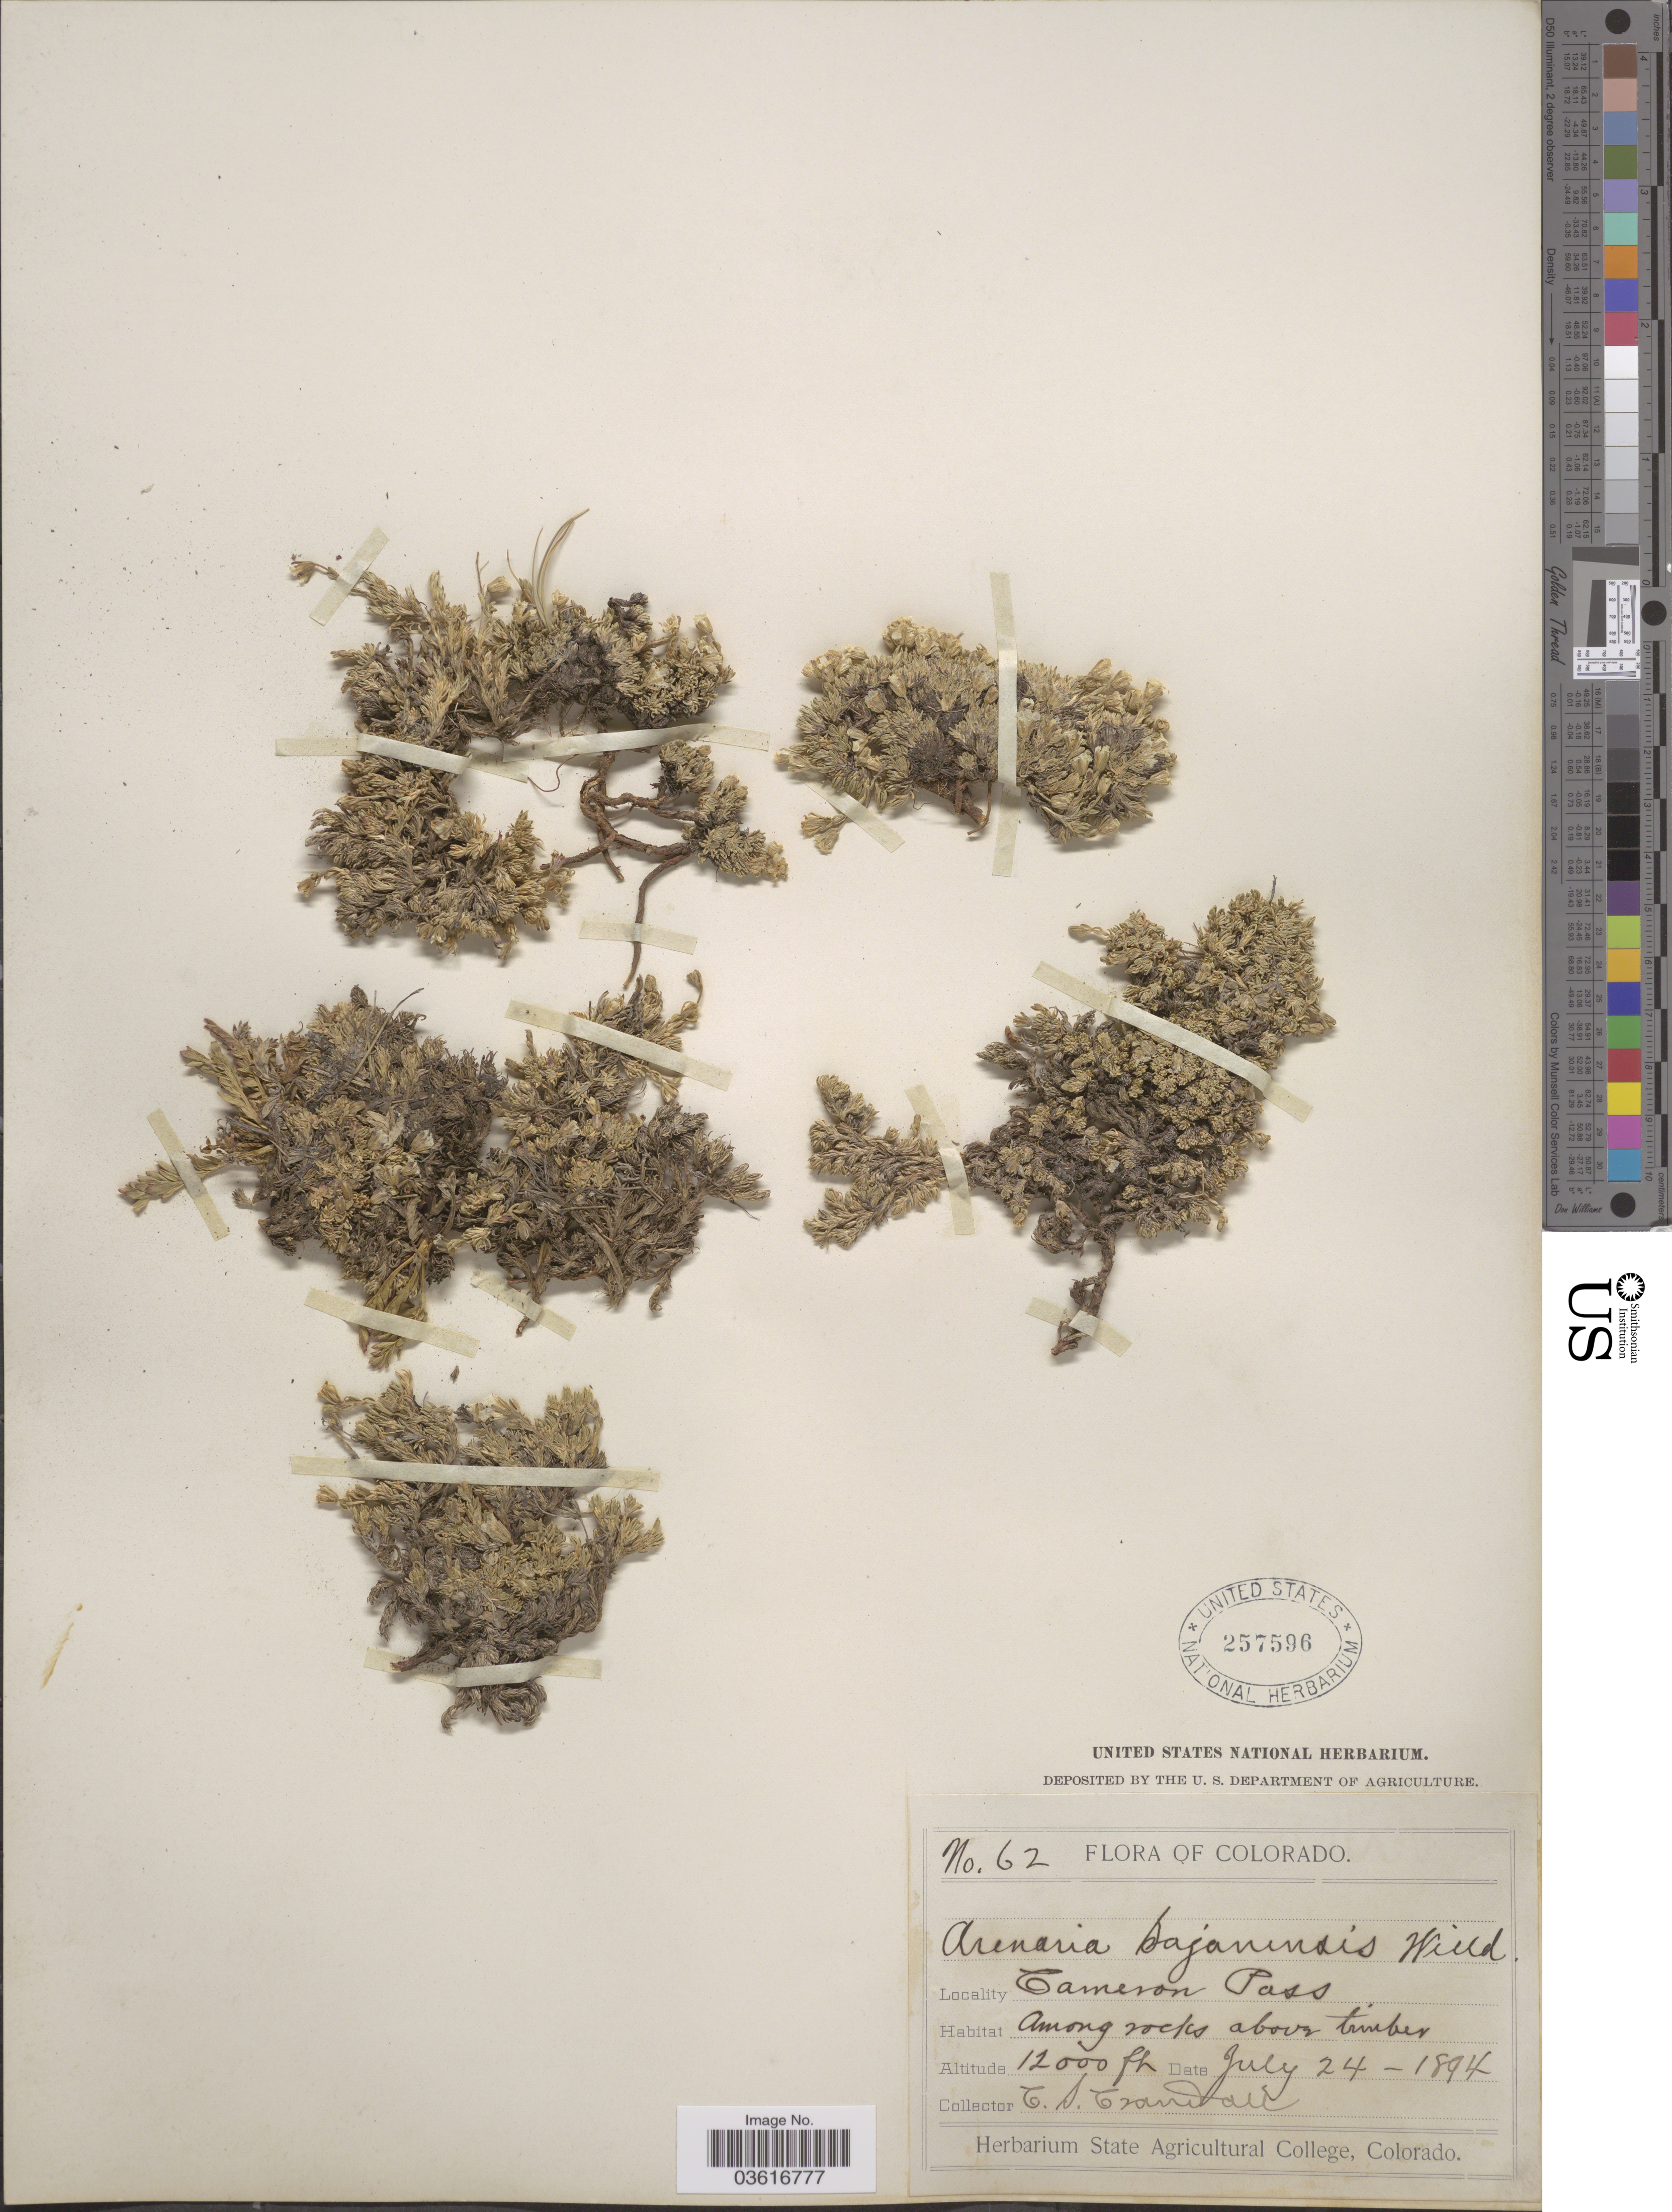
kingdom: Plantae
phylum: Tracheophyta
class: Magnoliopsida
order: Caryophyllales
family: Caryophyllaceae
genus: Cherleria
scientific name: Cherleria obtusiloba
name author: (Rydb.) A.J. Moore & Dillenb.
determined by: Strong, M. T., (US), Smithsonian Institution - National Museum of Natural History (UNITED STATES)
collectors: C. Crandall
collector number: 62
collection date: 1894-07-24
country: United States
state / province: Colorado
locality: Cameron Pass.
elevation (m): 3658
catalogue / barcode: US 257596